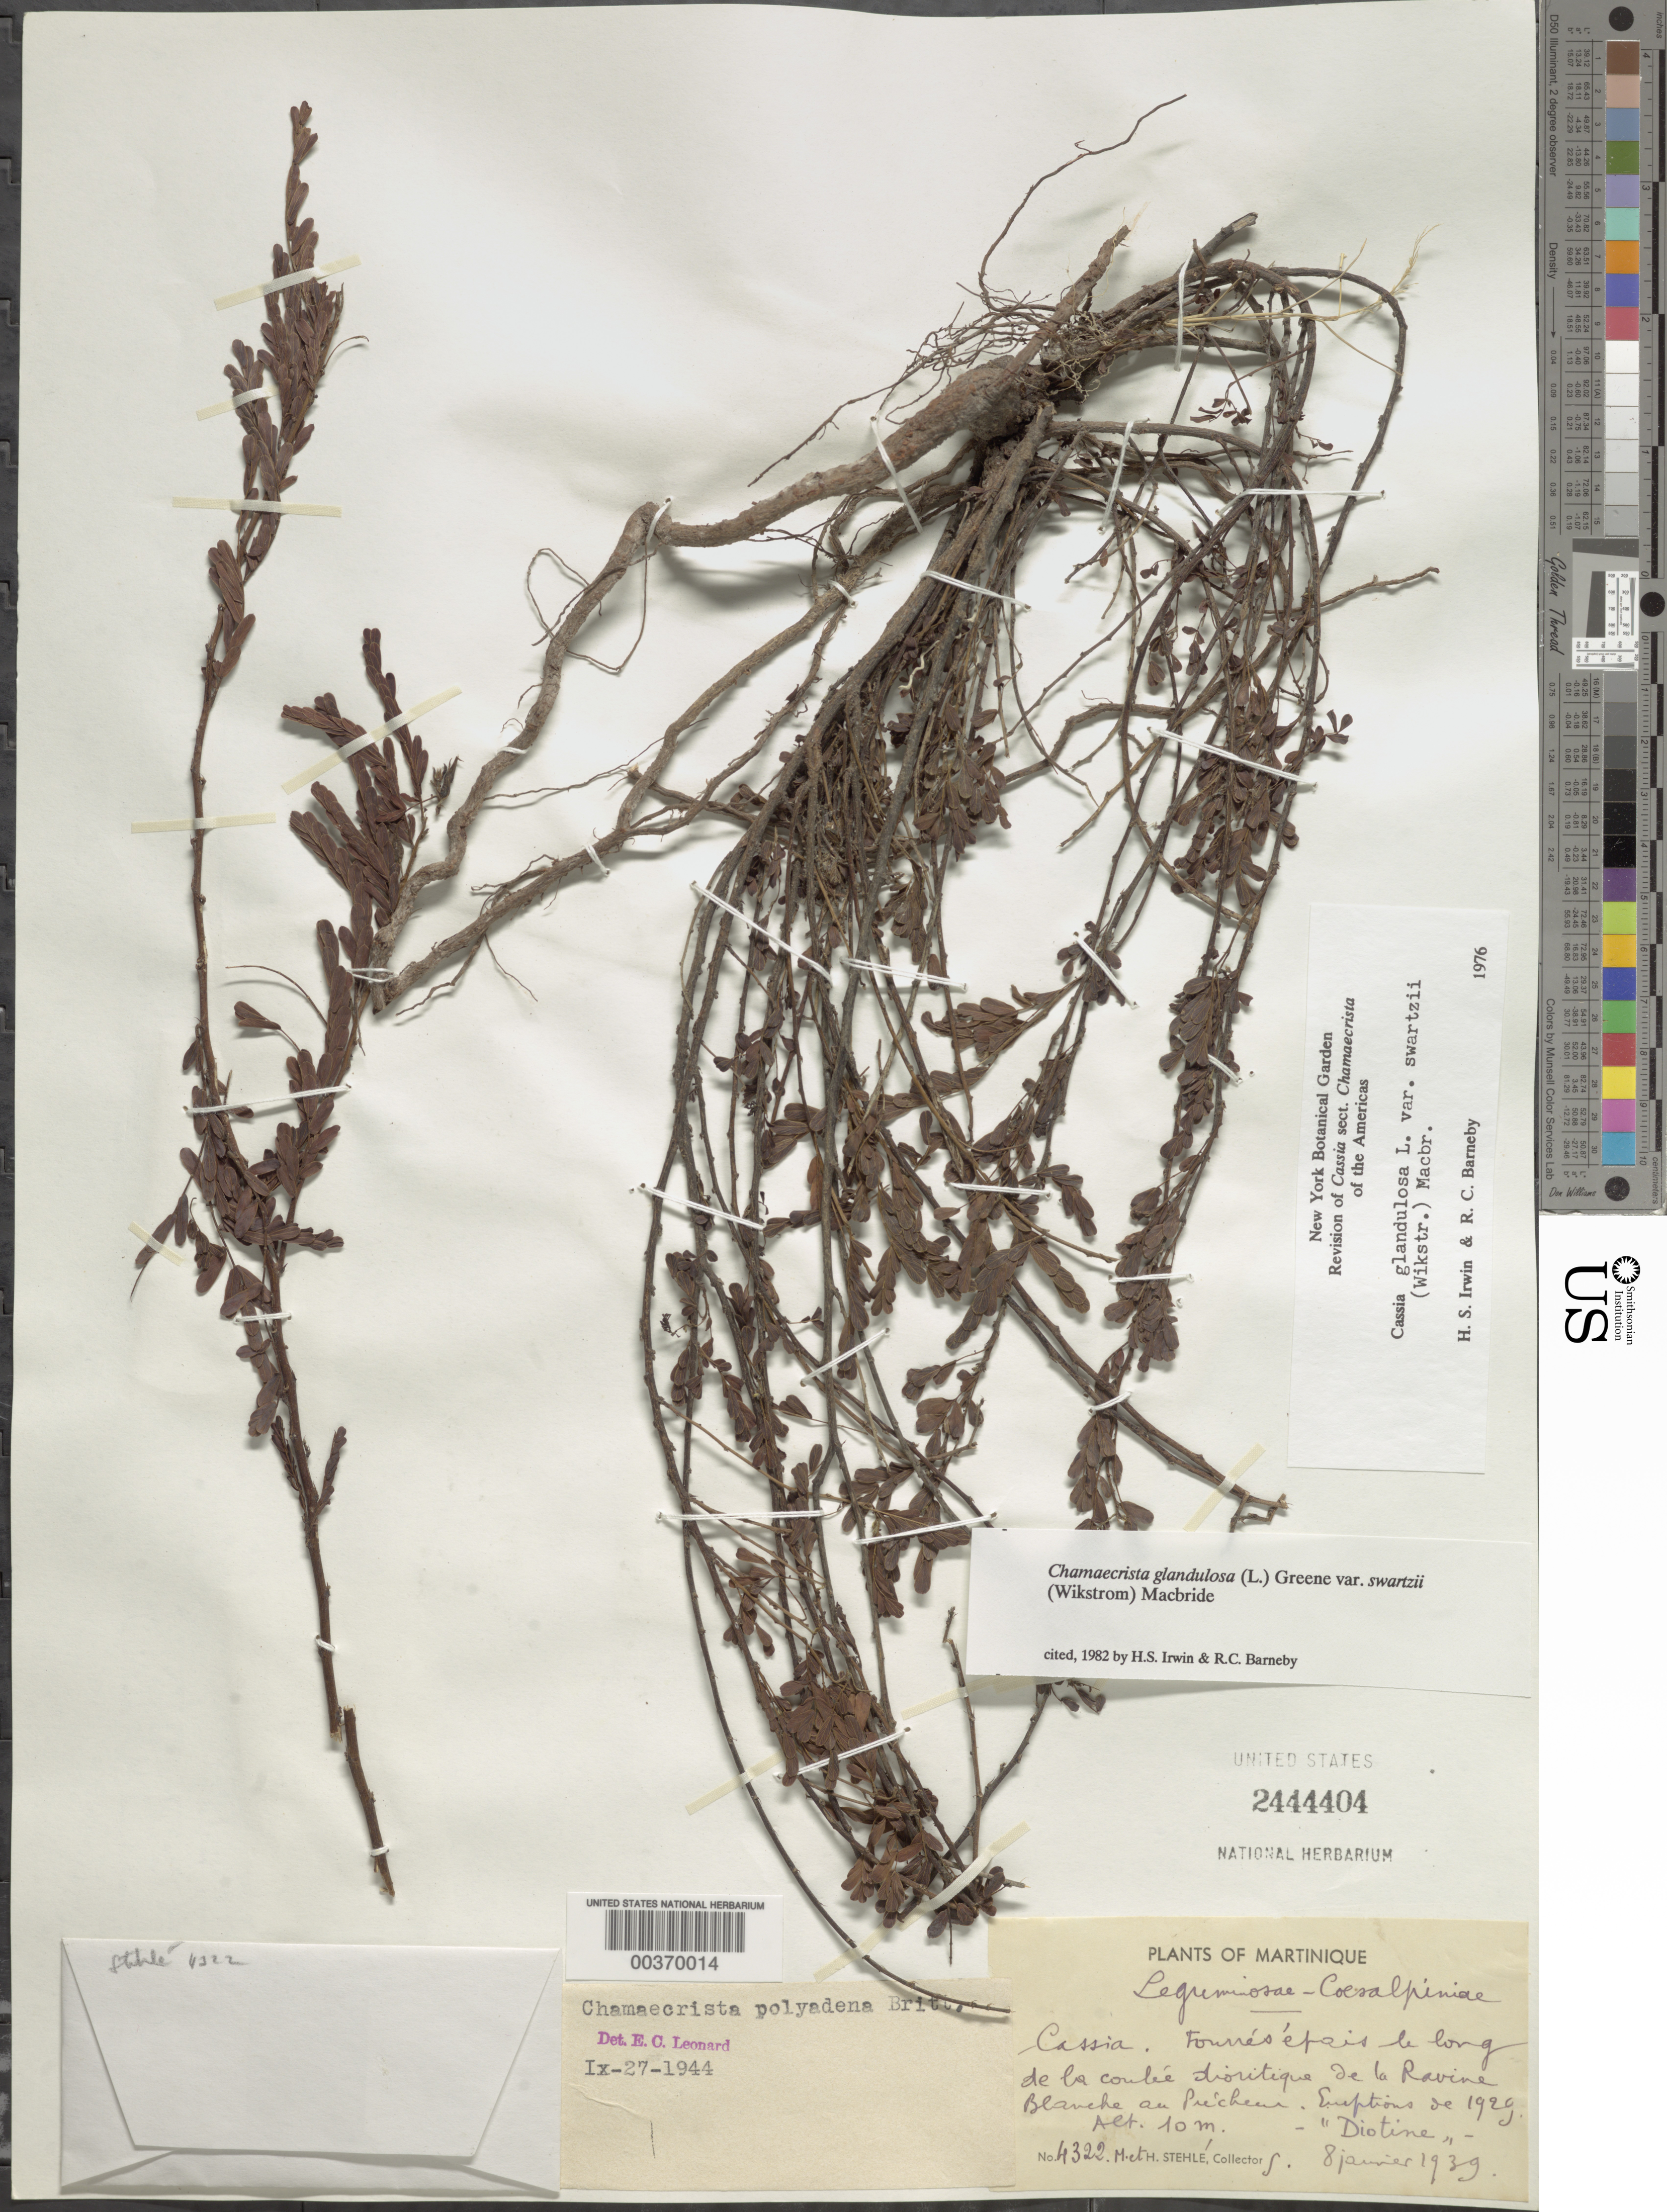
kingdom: Plantae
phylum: Tracheophyta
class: Magnoliopsida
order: Fabales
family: Fabaceae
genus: Chamaecrista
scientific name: Chamaecrista glandulosa var. swartzii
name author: (Wikstr.) H.S. Irwin & Barneby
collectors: H. Stehlé & M. Stehlé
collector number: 4322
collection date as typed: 08 Jan 1939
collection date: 1939-01-08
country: Martinique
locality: Ravine blanche au precheue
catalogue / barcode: US 2444404